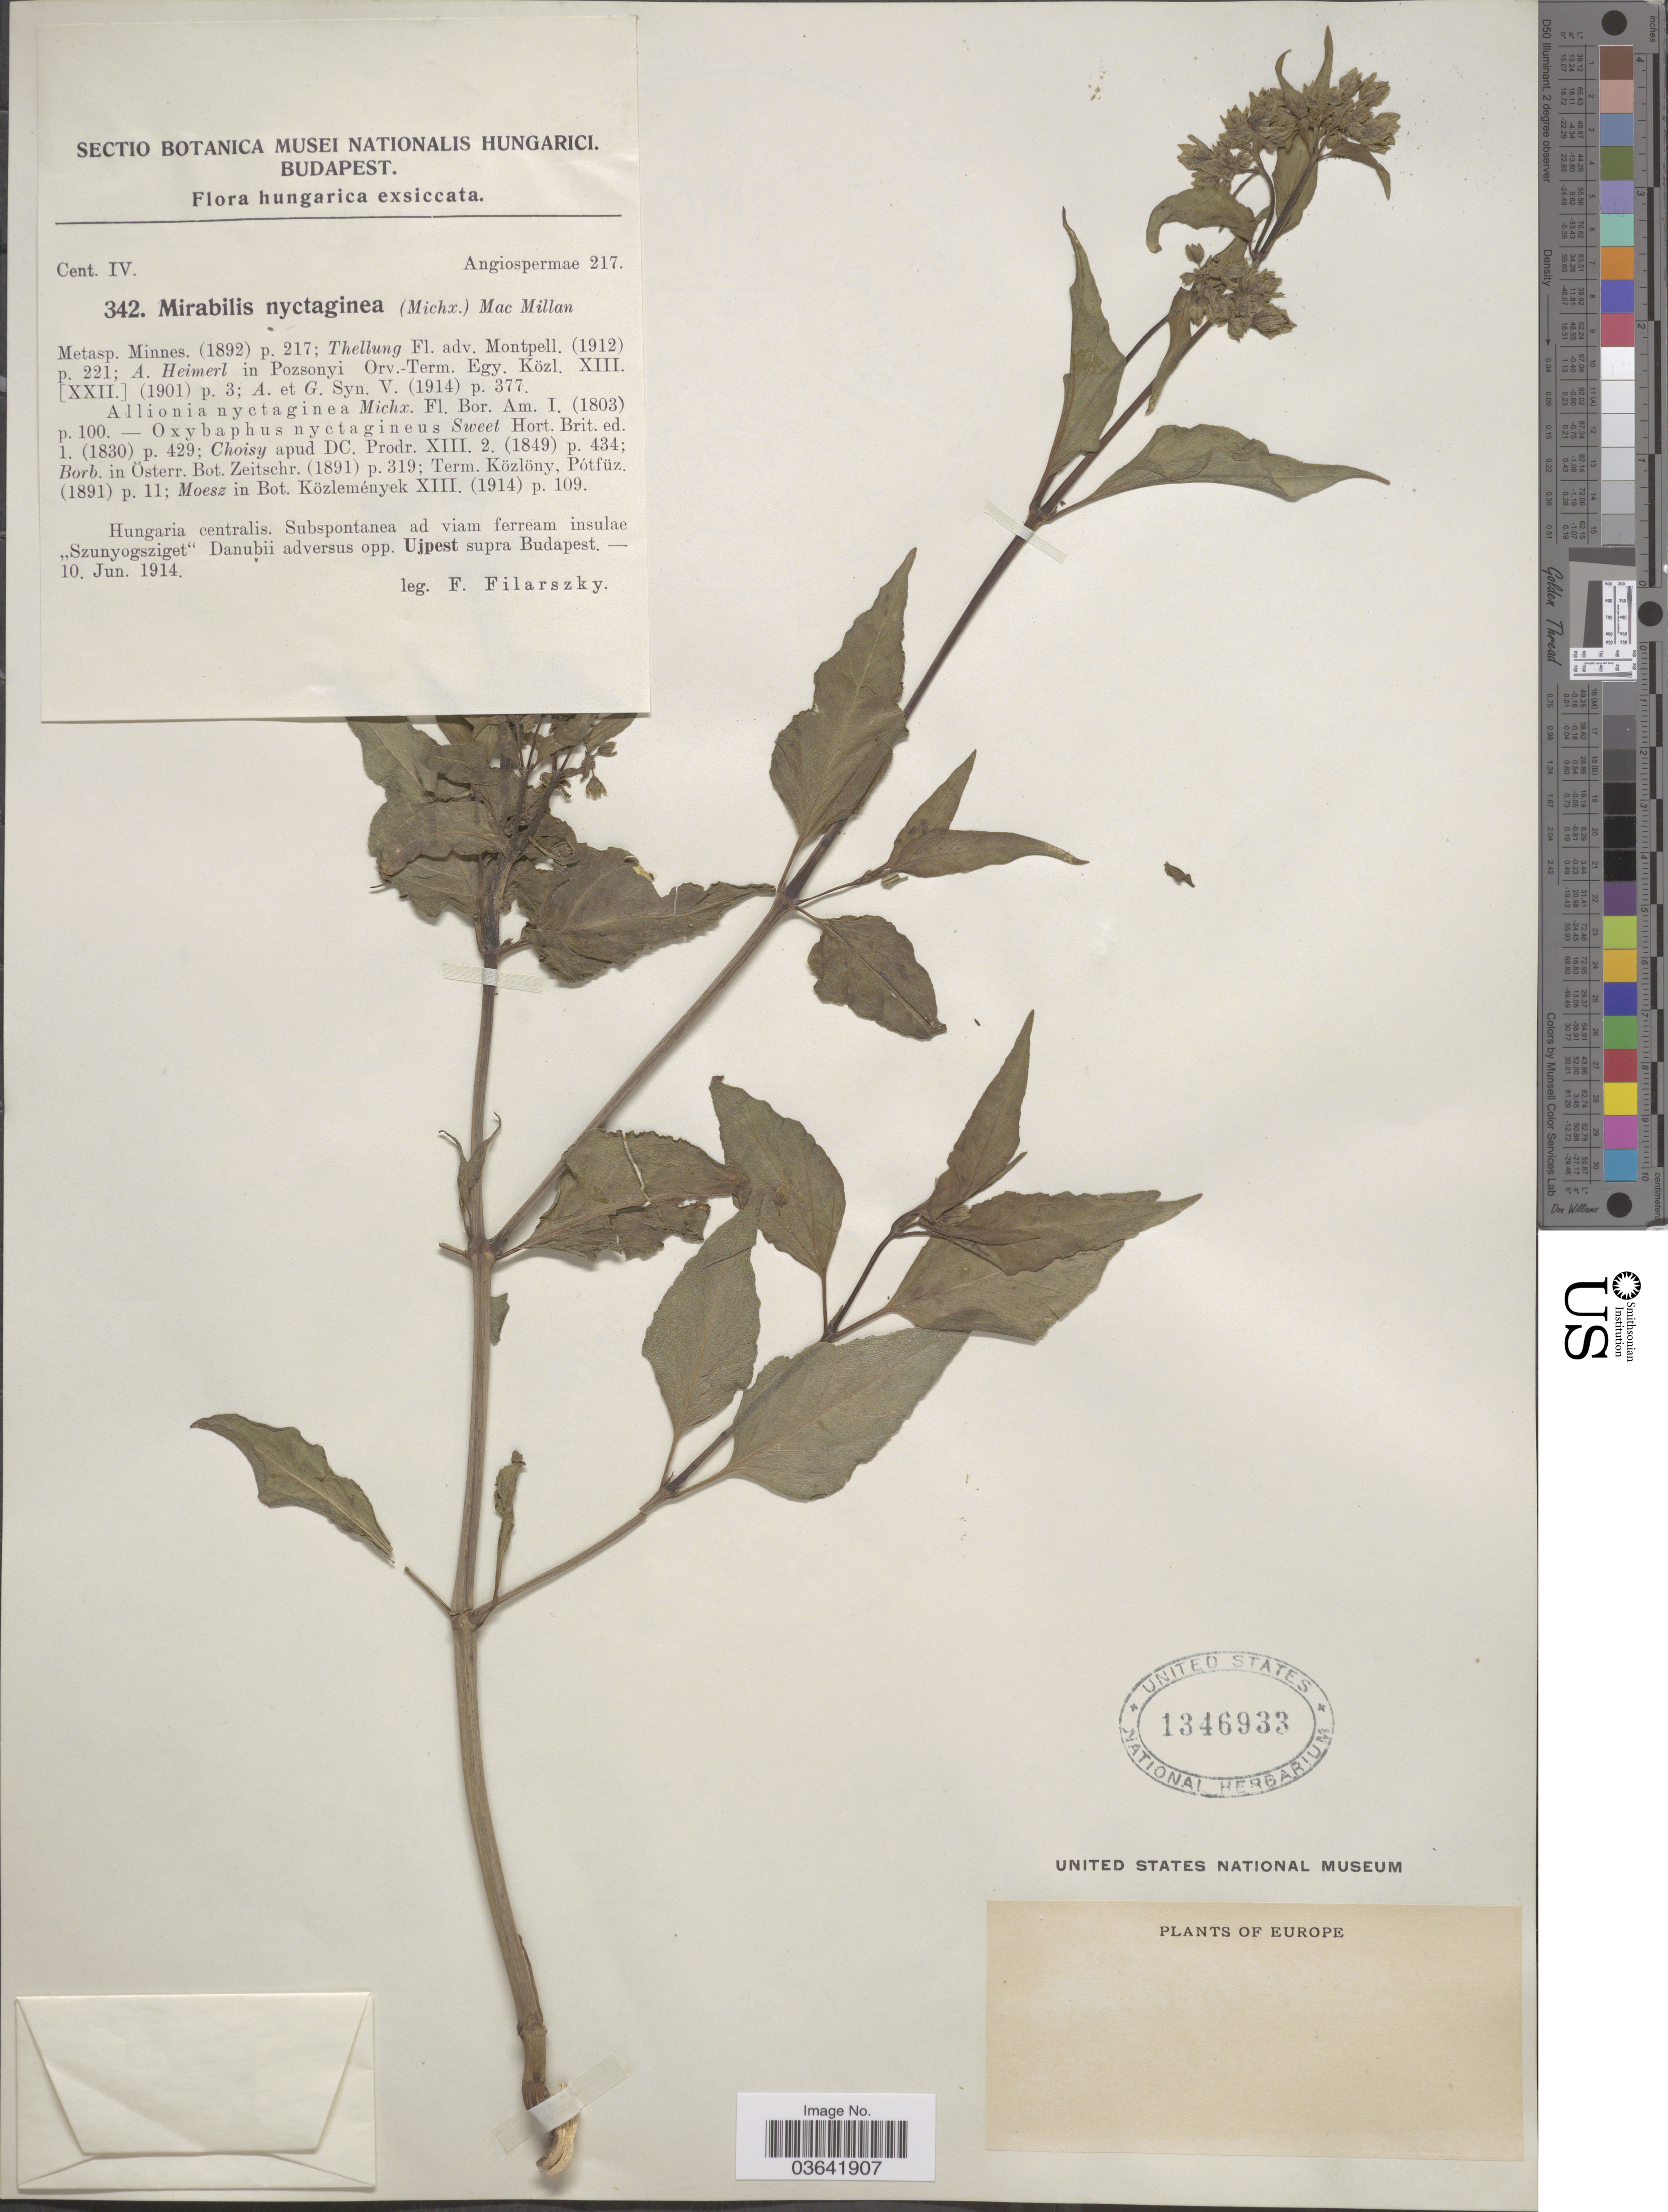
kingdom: Plantae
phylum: Tracheophyta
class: Magnoliopsida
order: Caryophyllales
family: Nyctaginaceae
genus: Mirabilis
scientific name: Mirabilis nyctaginea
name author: (Michx.) MacMill.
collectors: F. Filarszky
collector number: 342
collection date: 1914-06-10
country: Hungary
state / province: Budapest, Capital District of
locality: Hungaria centralis. Insulae "Szunyogsziget" Danubii adversus opp. Ujpest supra Budapest.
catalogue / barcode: US 1346933